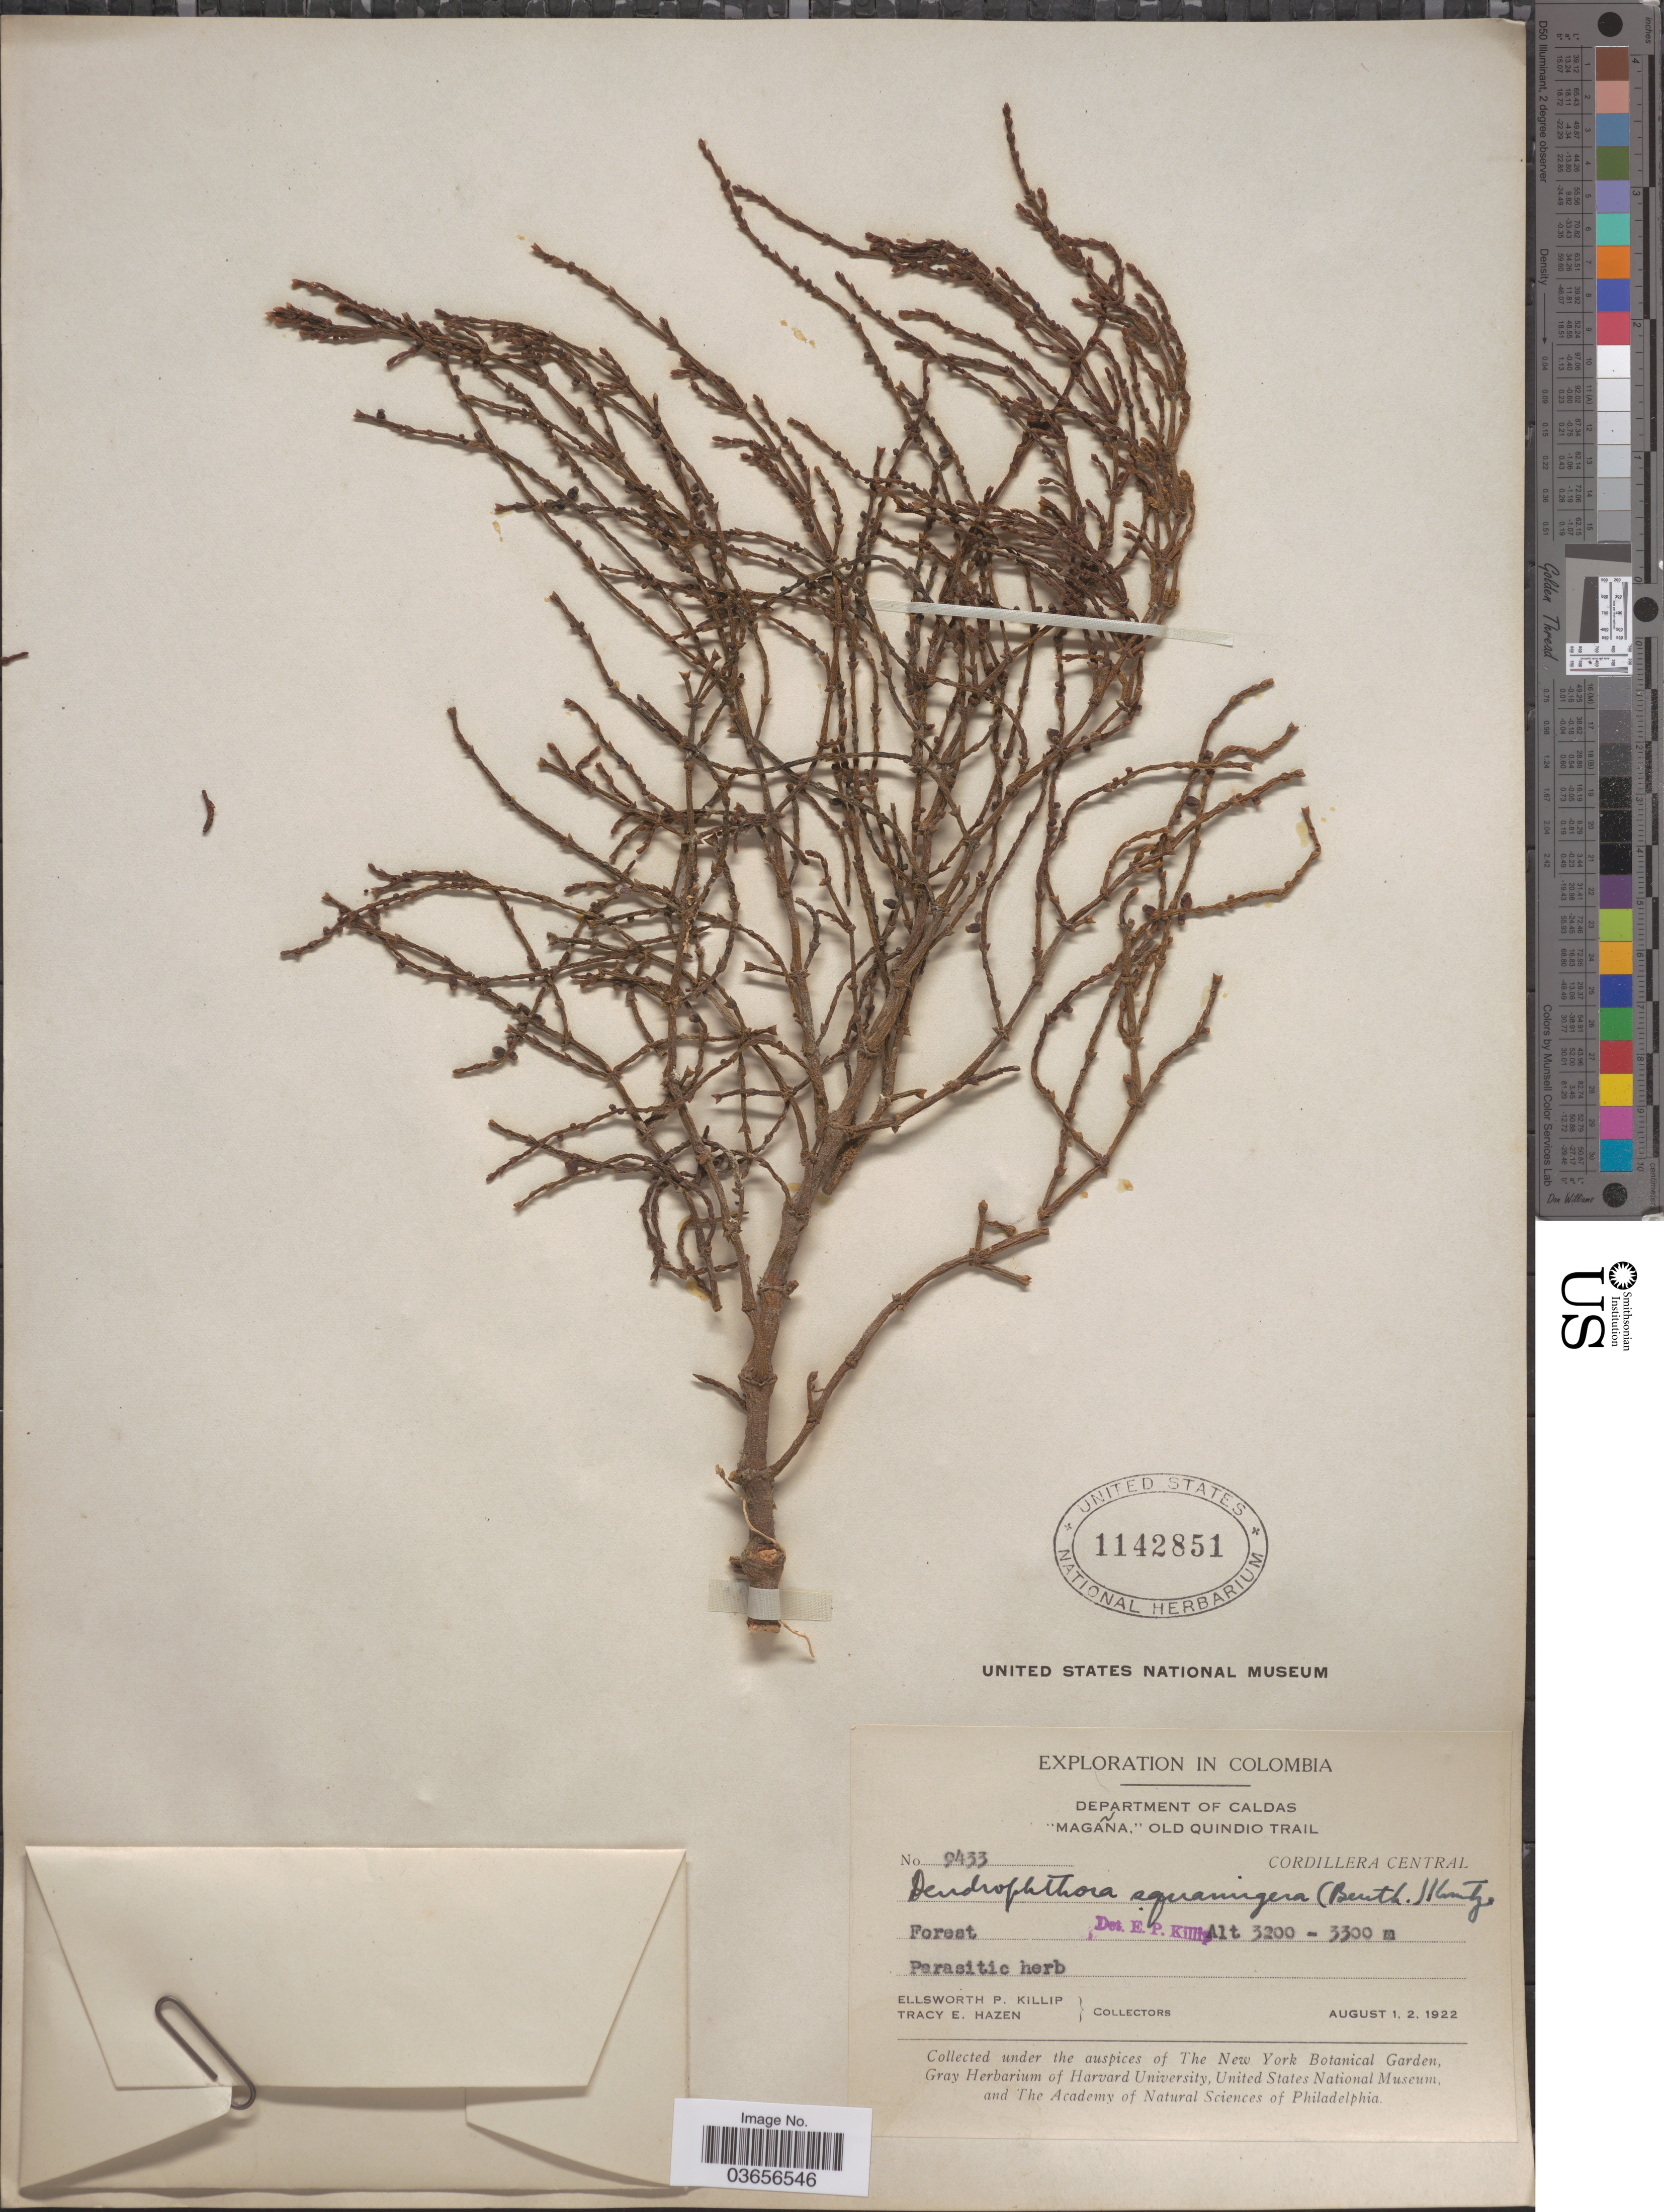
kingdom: Plantae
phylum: Tracheophyta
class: Magnoliopsida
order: Santalales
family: Viscaceae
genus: Dendrophthora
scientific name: Dendrophthora squamigera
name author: (Benth.) Kuntze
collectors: E. P. Killip & T. E. Hazen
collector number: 9433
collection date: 1922-08-01/1922-08-02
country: Colombia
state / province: Caldas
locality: Department of Caldas. "Magaña," Old Quindio Trail, Cordillera Central.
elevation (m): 3200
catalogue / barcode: US 1142851